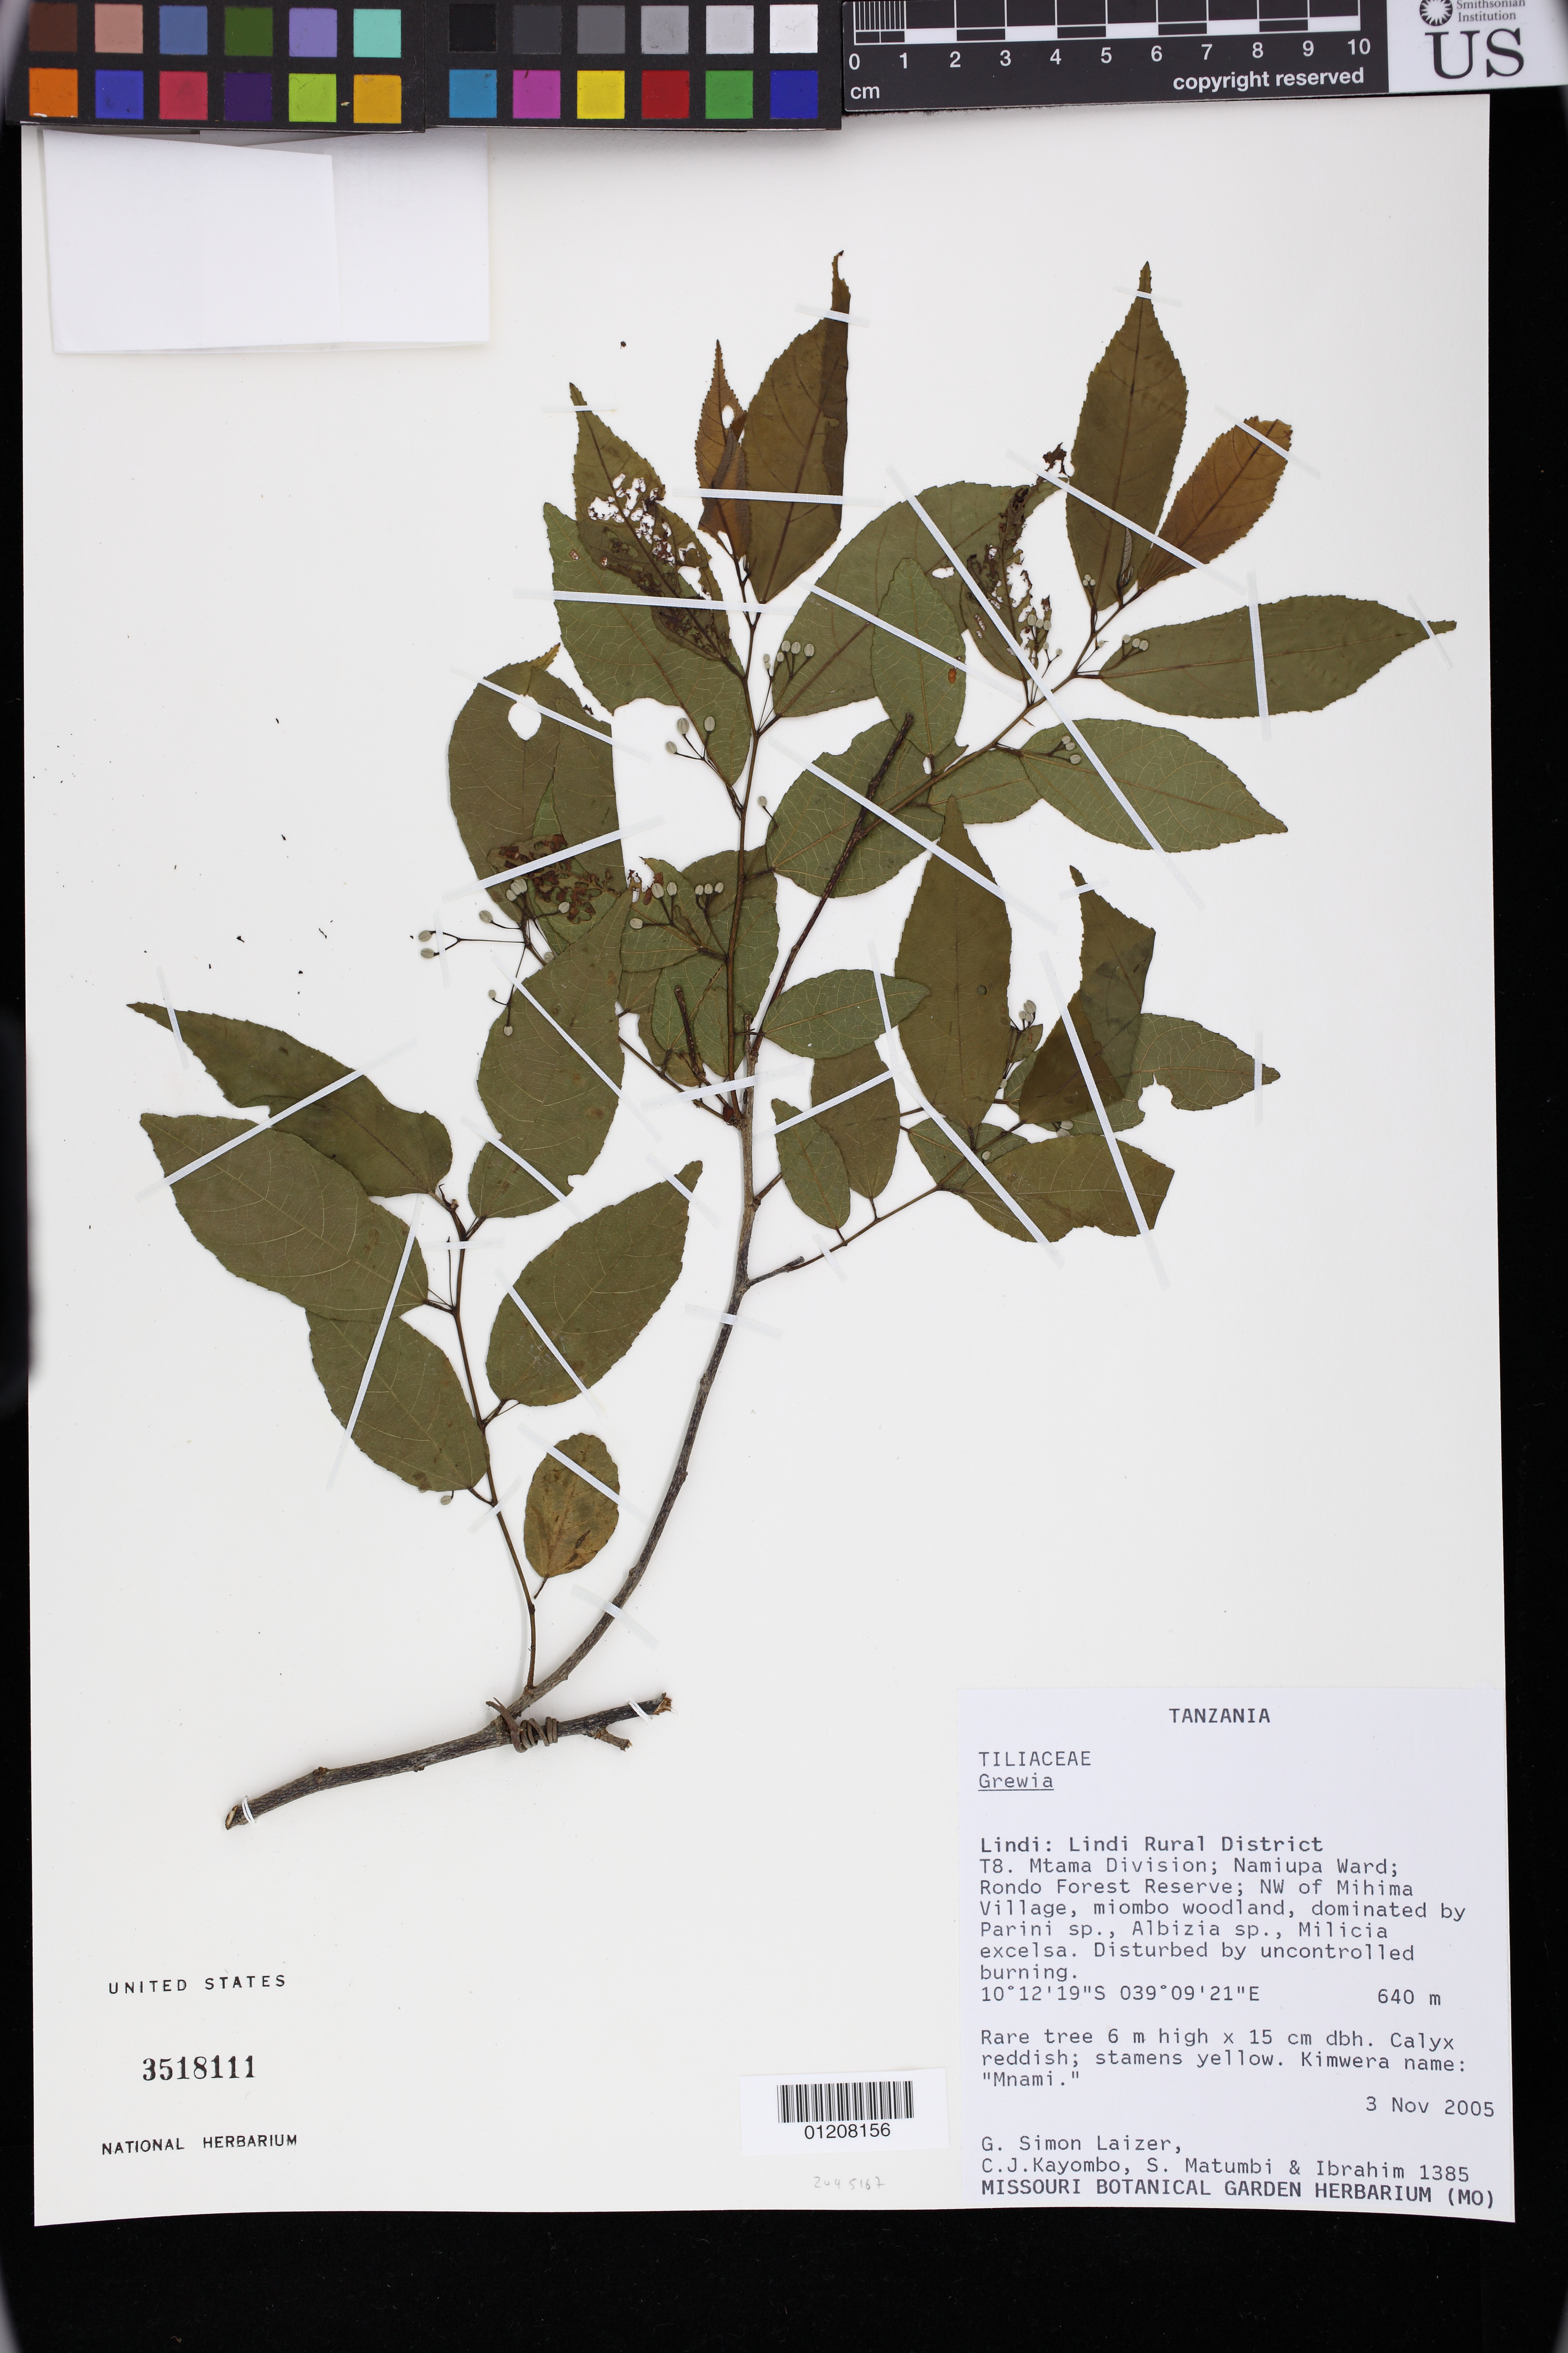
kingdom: Plantae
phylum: Tracheophyta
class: Magnoliopsida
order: Malvales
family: Malvaceae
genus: Grewia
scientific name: Grewia sp.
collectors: G. S. Laizer et al.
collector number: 1385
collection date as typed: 03 Nov 2005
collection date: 2005-11-03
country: Tanzania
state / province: Lindi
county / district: Lindi Rural District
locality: T8. Mtama Division; Namiupa Ward; Rondo Forest Reserve; NW of Mihima Village, miombo woodland, dominated by Parini sp., Albizia sp., Milicia excelsa.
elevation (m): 640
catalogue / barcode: US 3518111